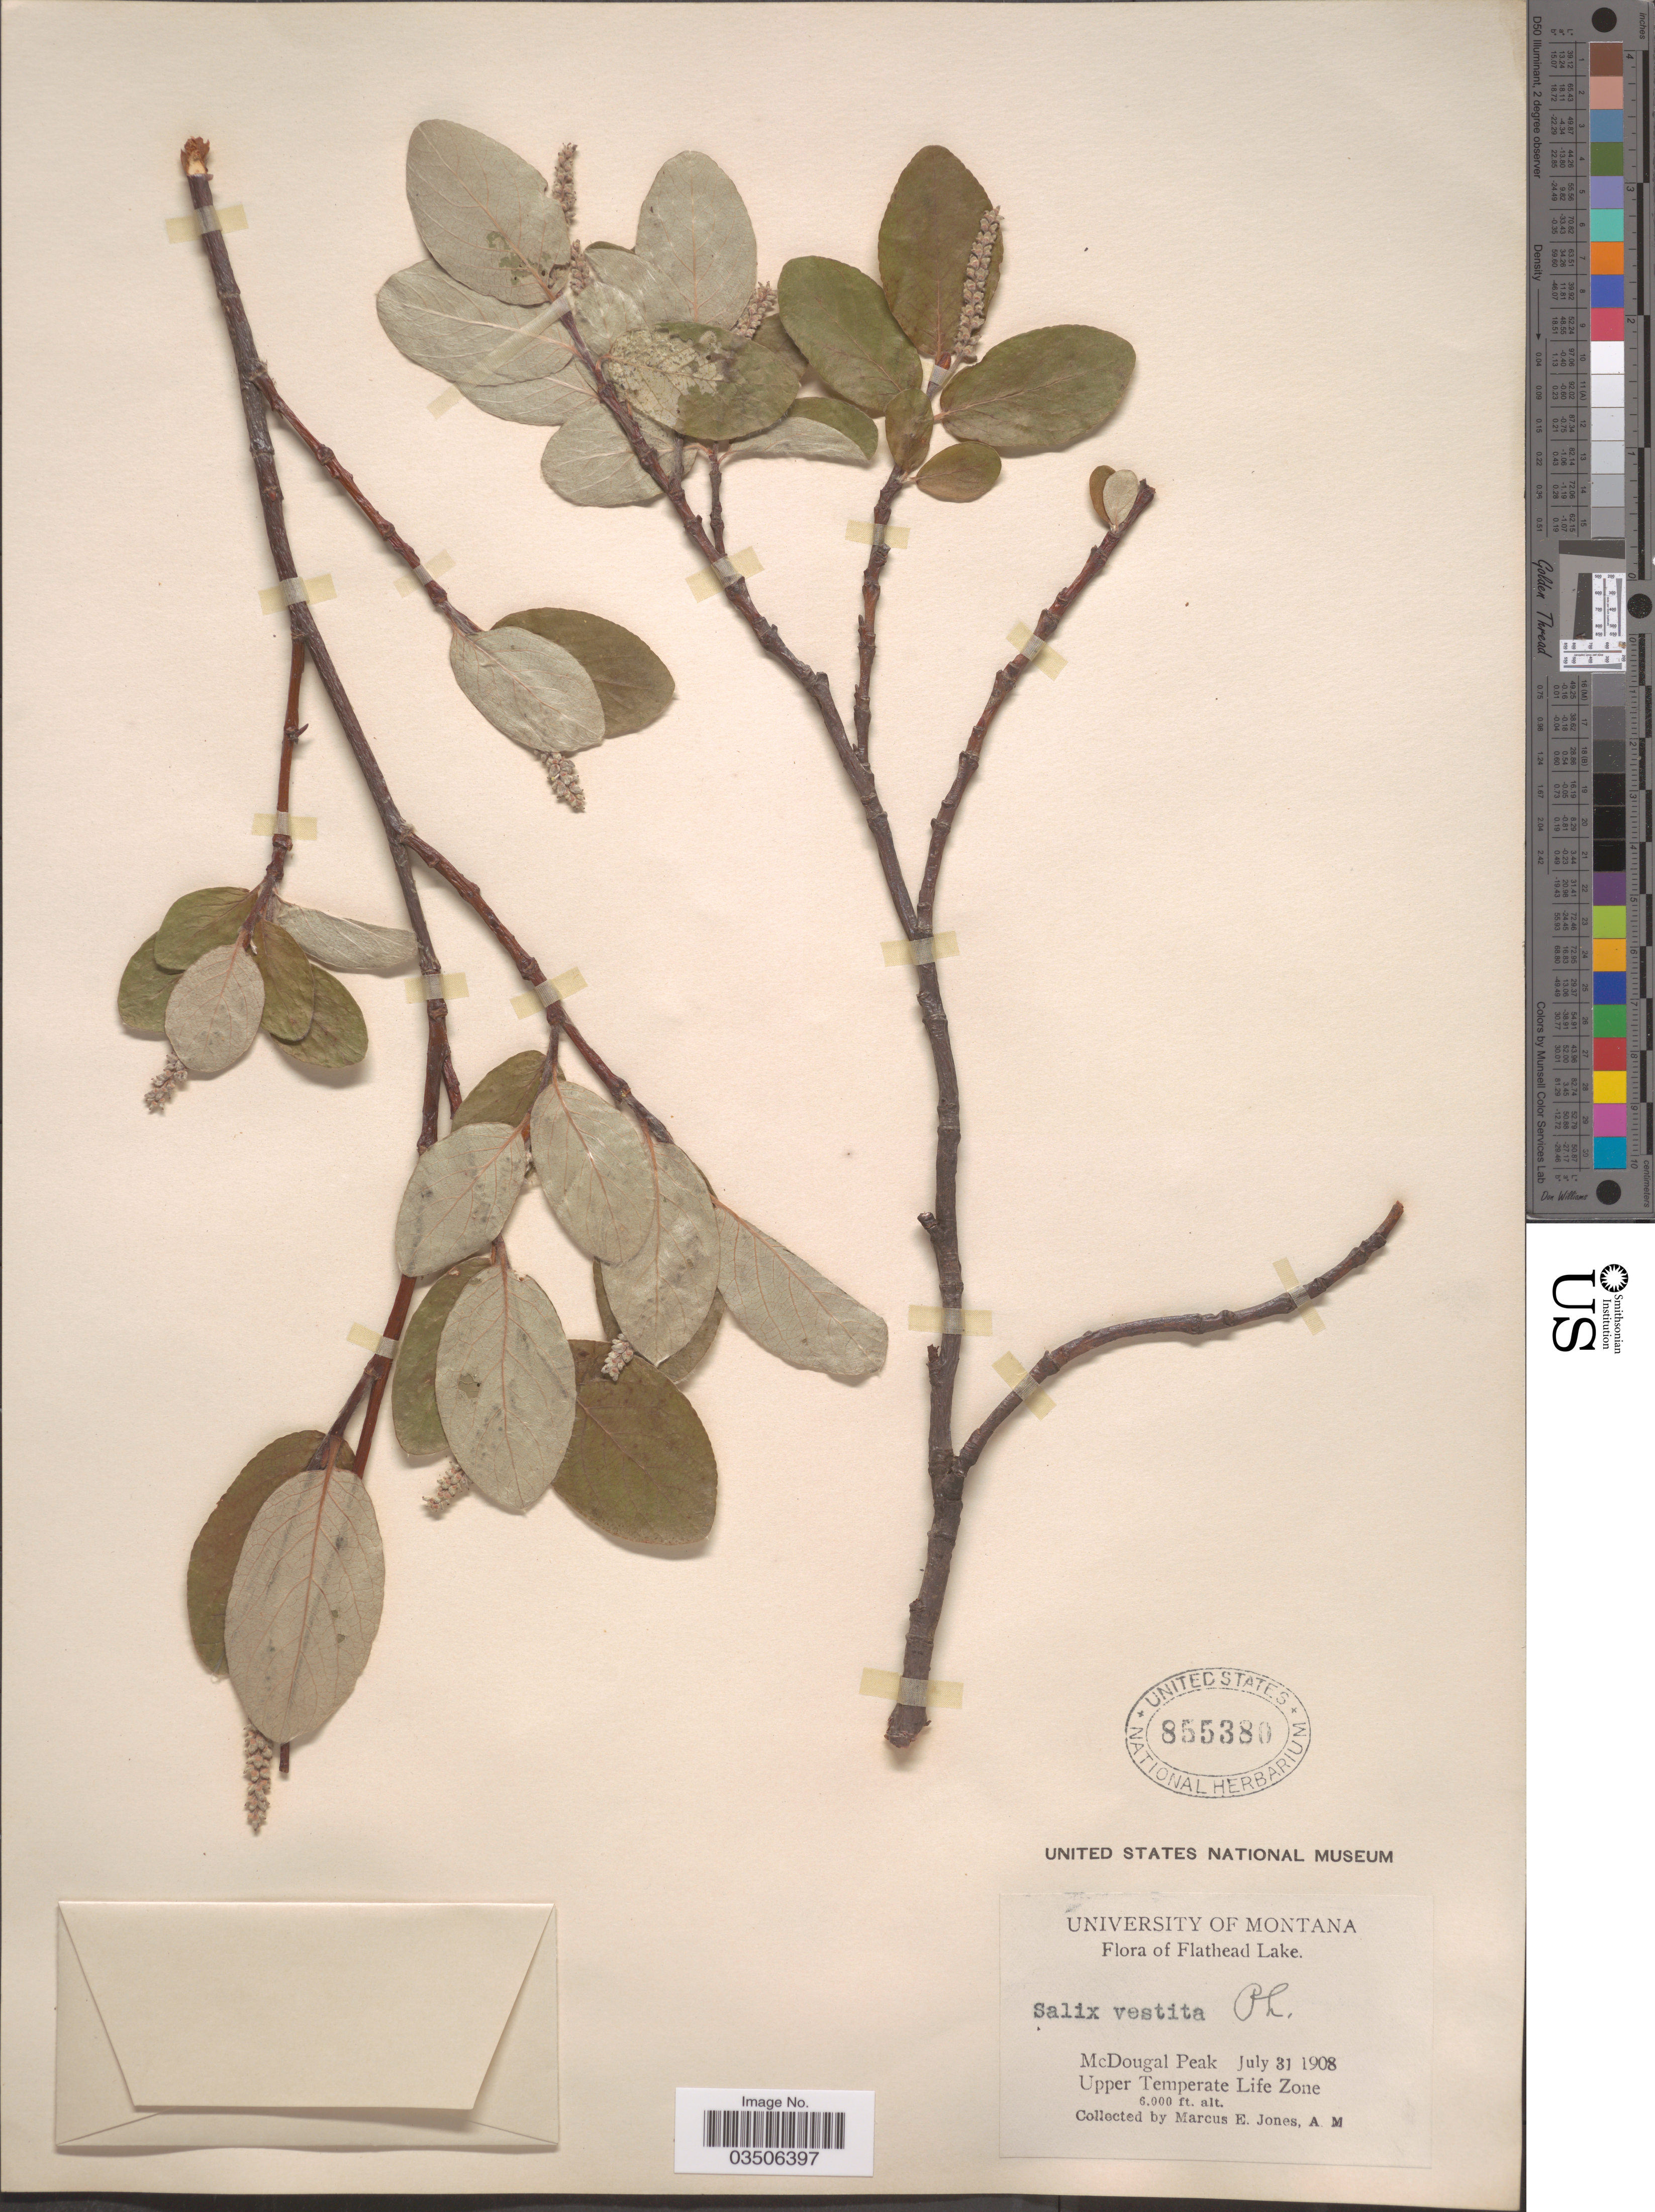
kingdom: Plantae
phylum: Tracheophyta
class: Magnoliopsida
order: Malpighiales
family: Salicaceae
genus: Salix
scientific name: Salix vestita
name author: Pursh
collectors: M. E. Jones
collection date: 1908-07-31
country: United States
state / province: Montana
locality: Flathead Lake. McDougal Peak. Upper Temperate Life Zone.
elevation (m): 1829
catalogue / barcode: US 855380